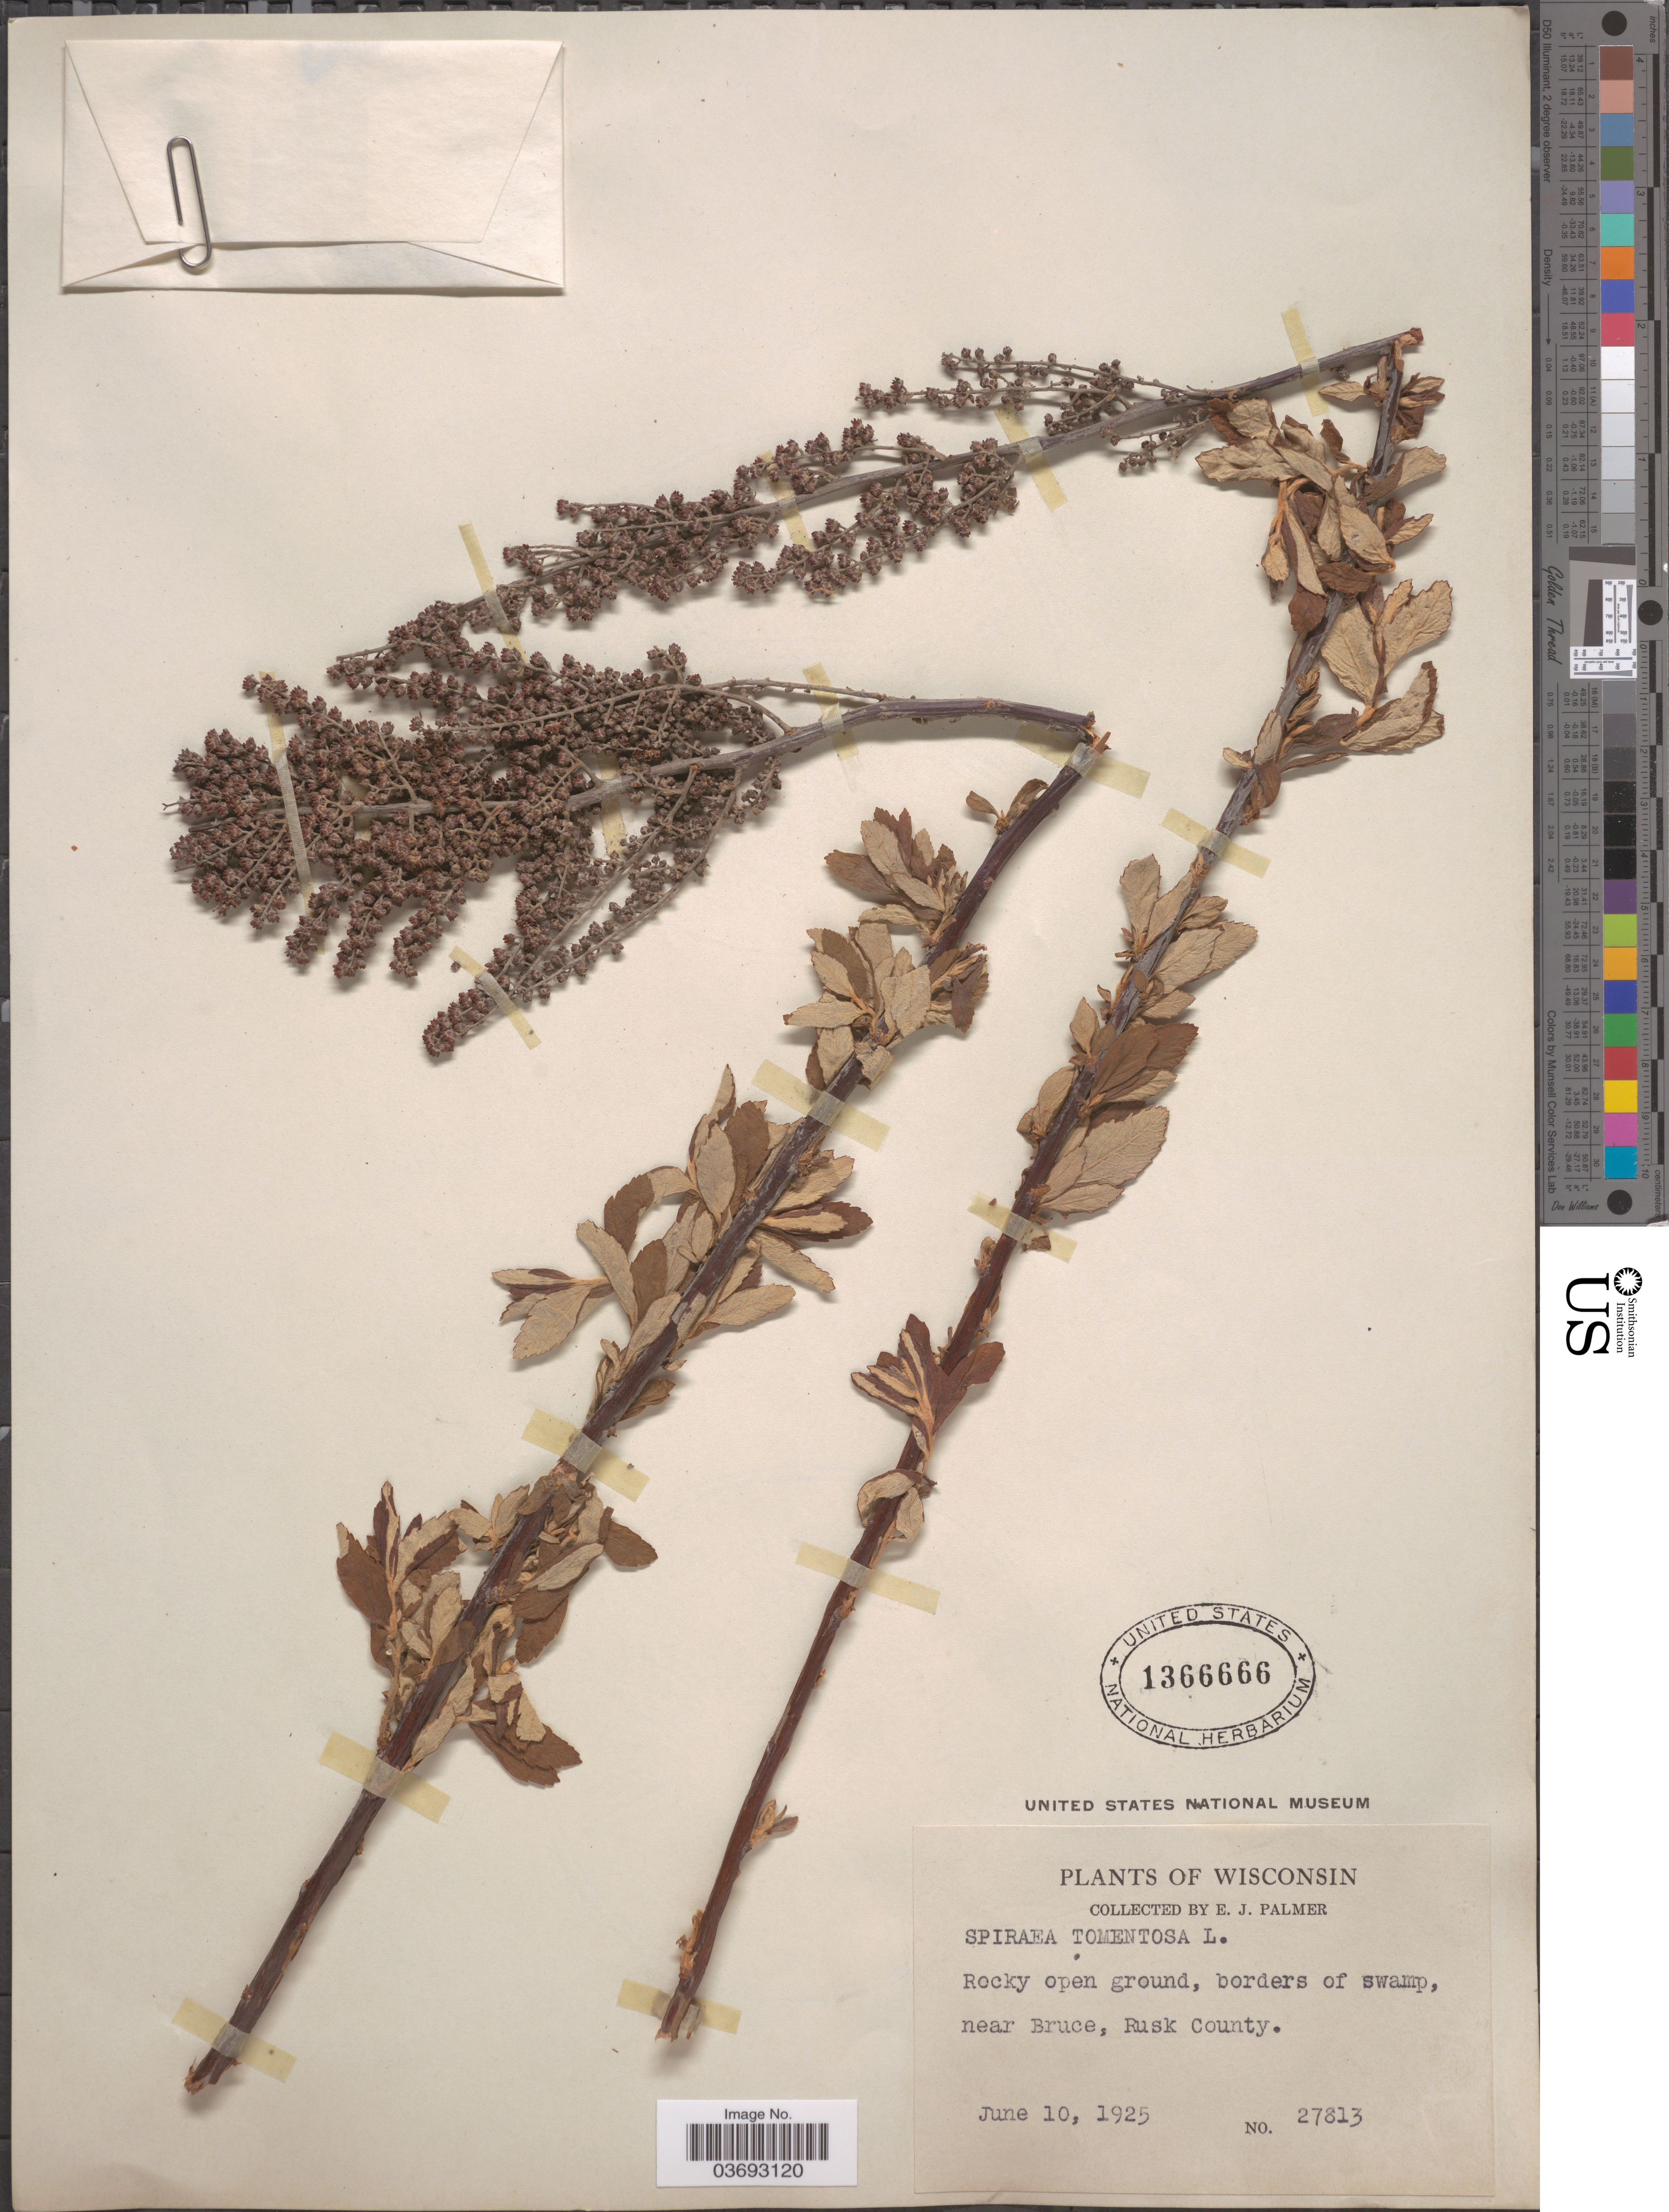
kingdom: Plantae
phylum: Tracheophyta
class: Magnoliopsida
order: Rosales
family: Rosaceae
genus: Spiraea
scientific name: Spiraea tomentosa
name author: L.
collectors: E. J. Palmer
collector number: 27813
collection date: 1925-06-10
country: United States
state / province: Wisconsin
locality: Borders of swamp, near Bruce, Rusk County.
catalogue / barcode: US 1366666